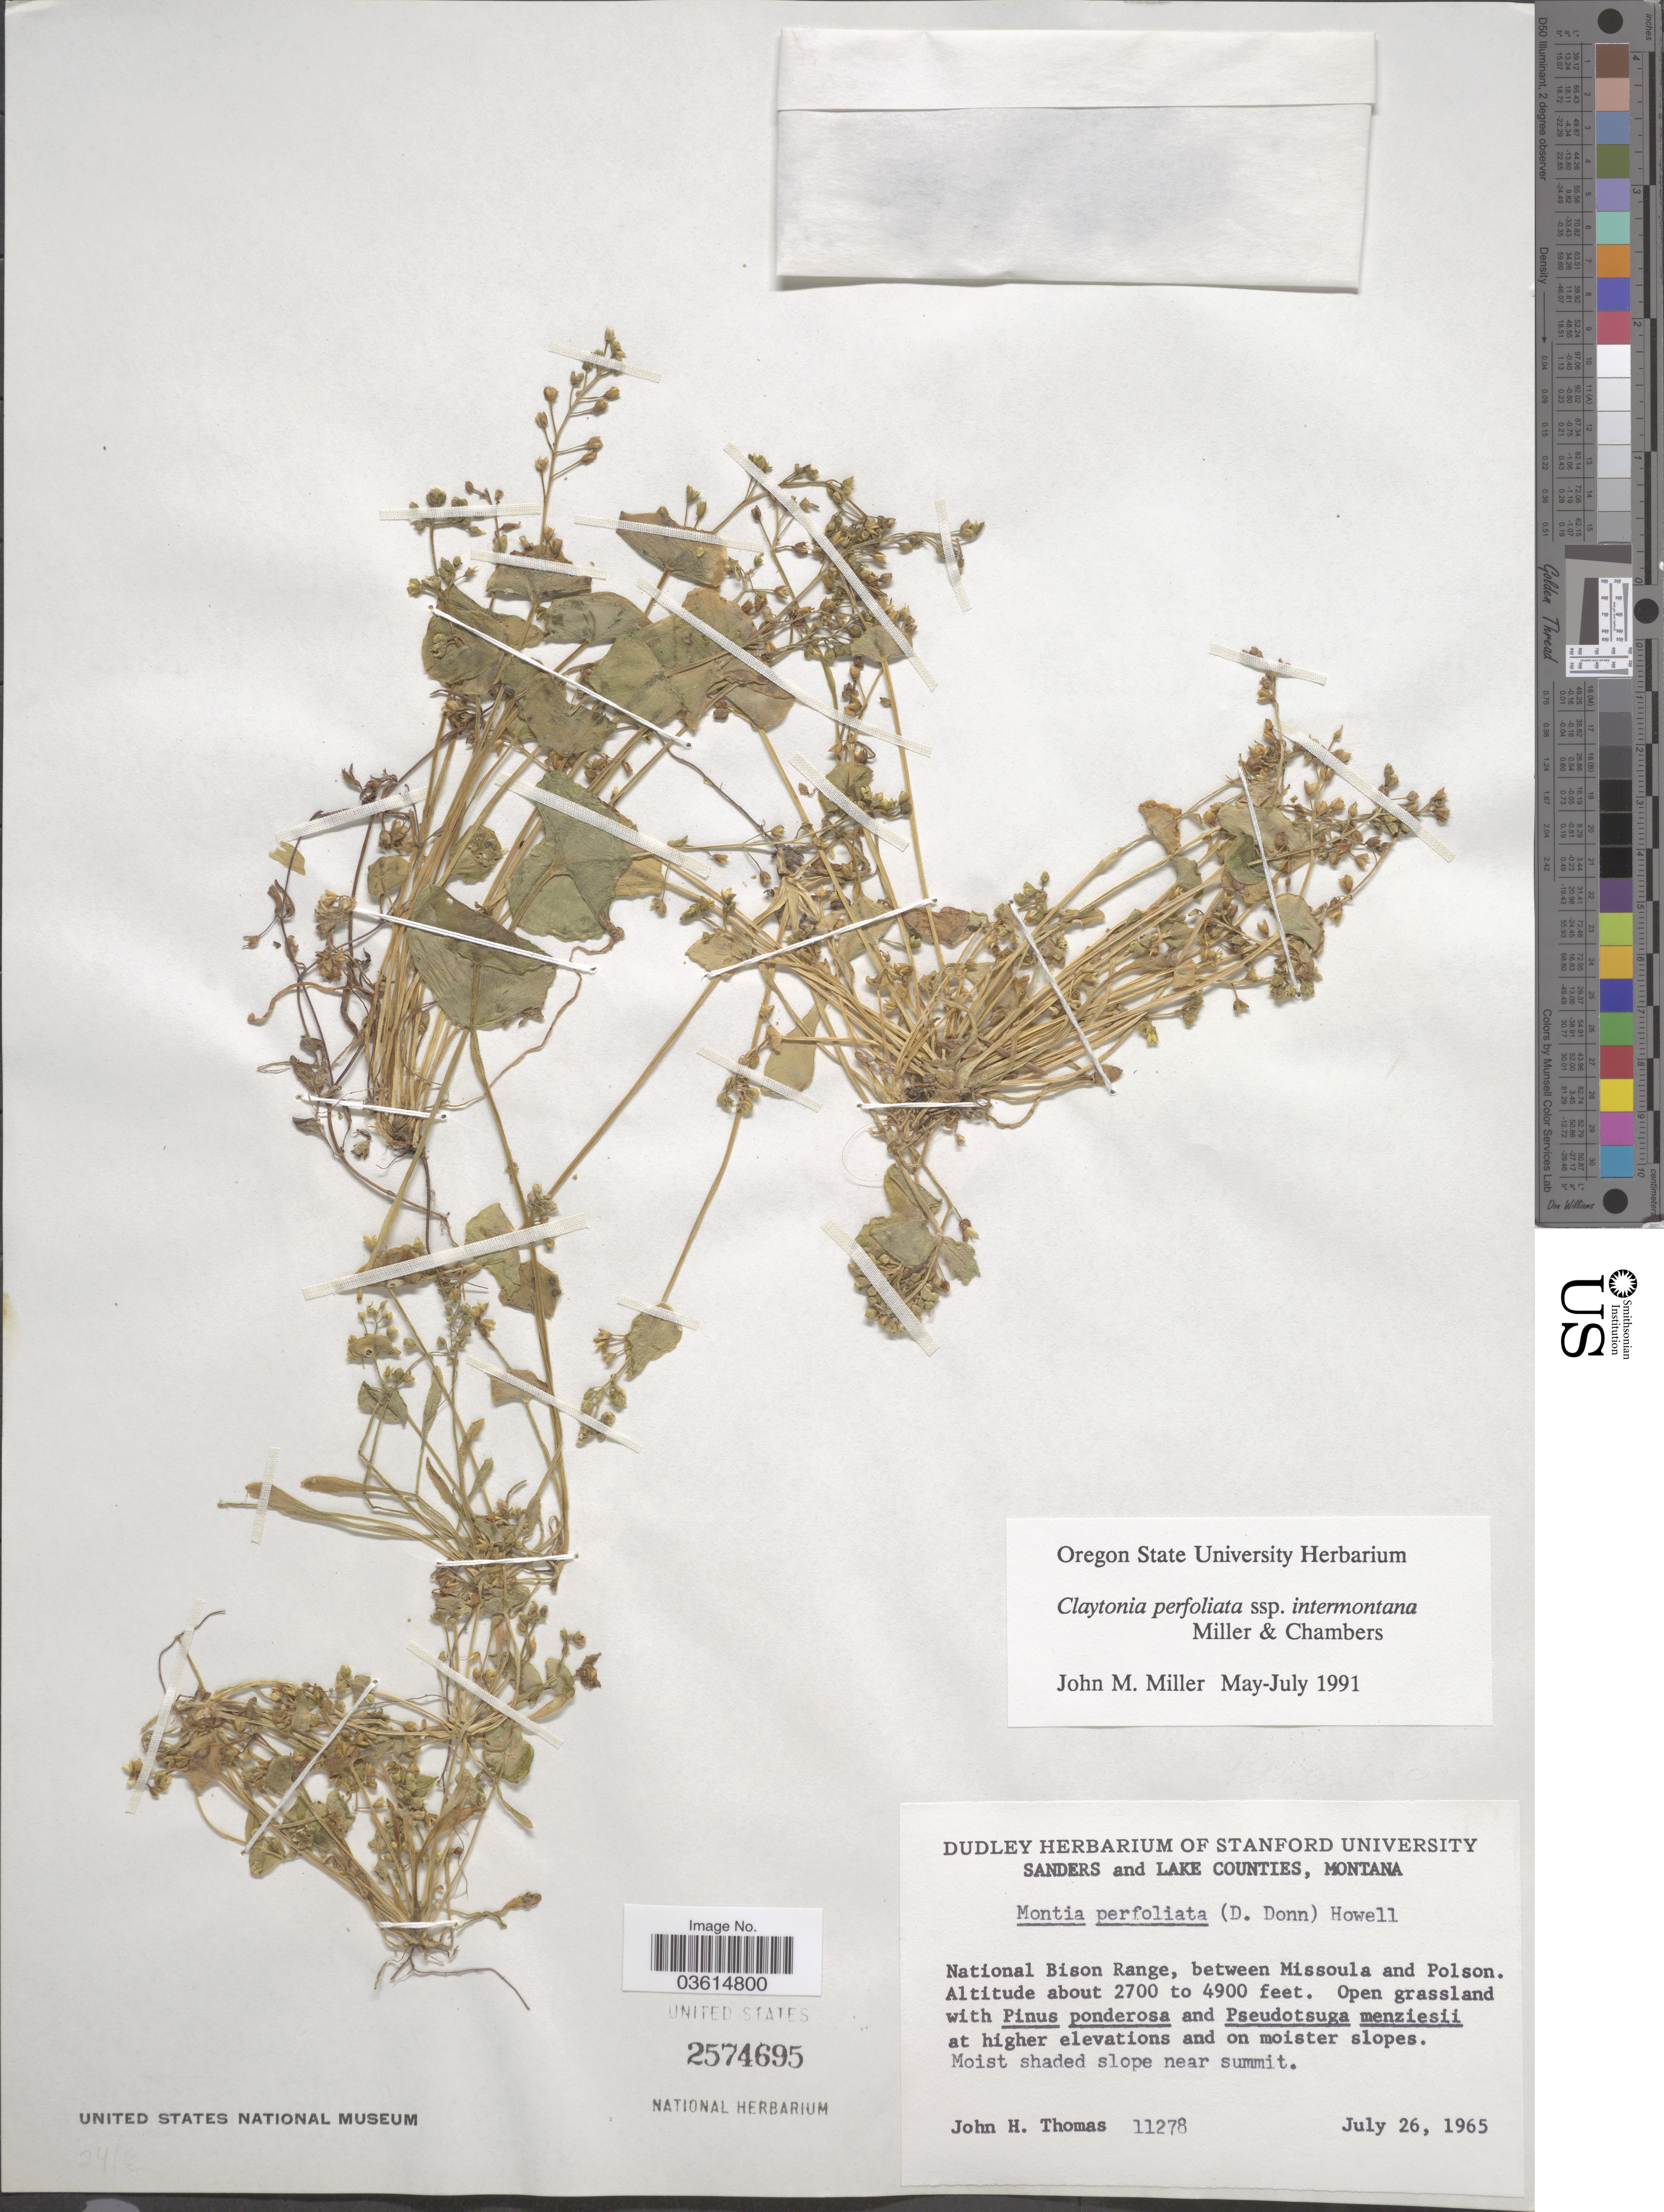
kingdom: Plantae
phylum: Tracheophyta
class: Magnoliopsida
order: Caryophyllales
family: Montiaceae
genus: Claytonia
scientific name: Claytonia perfoliata subsp. intermontana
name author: Mill. & Chambers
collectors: J. H. Thomas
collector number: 11278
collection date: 1965-07-26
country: United States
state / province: Montana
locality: Sanders and Lake Counties. National Bison Range, between Missoula and Polson.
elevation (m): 823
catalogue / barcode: US 2574695